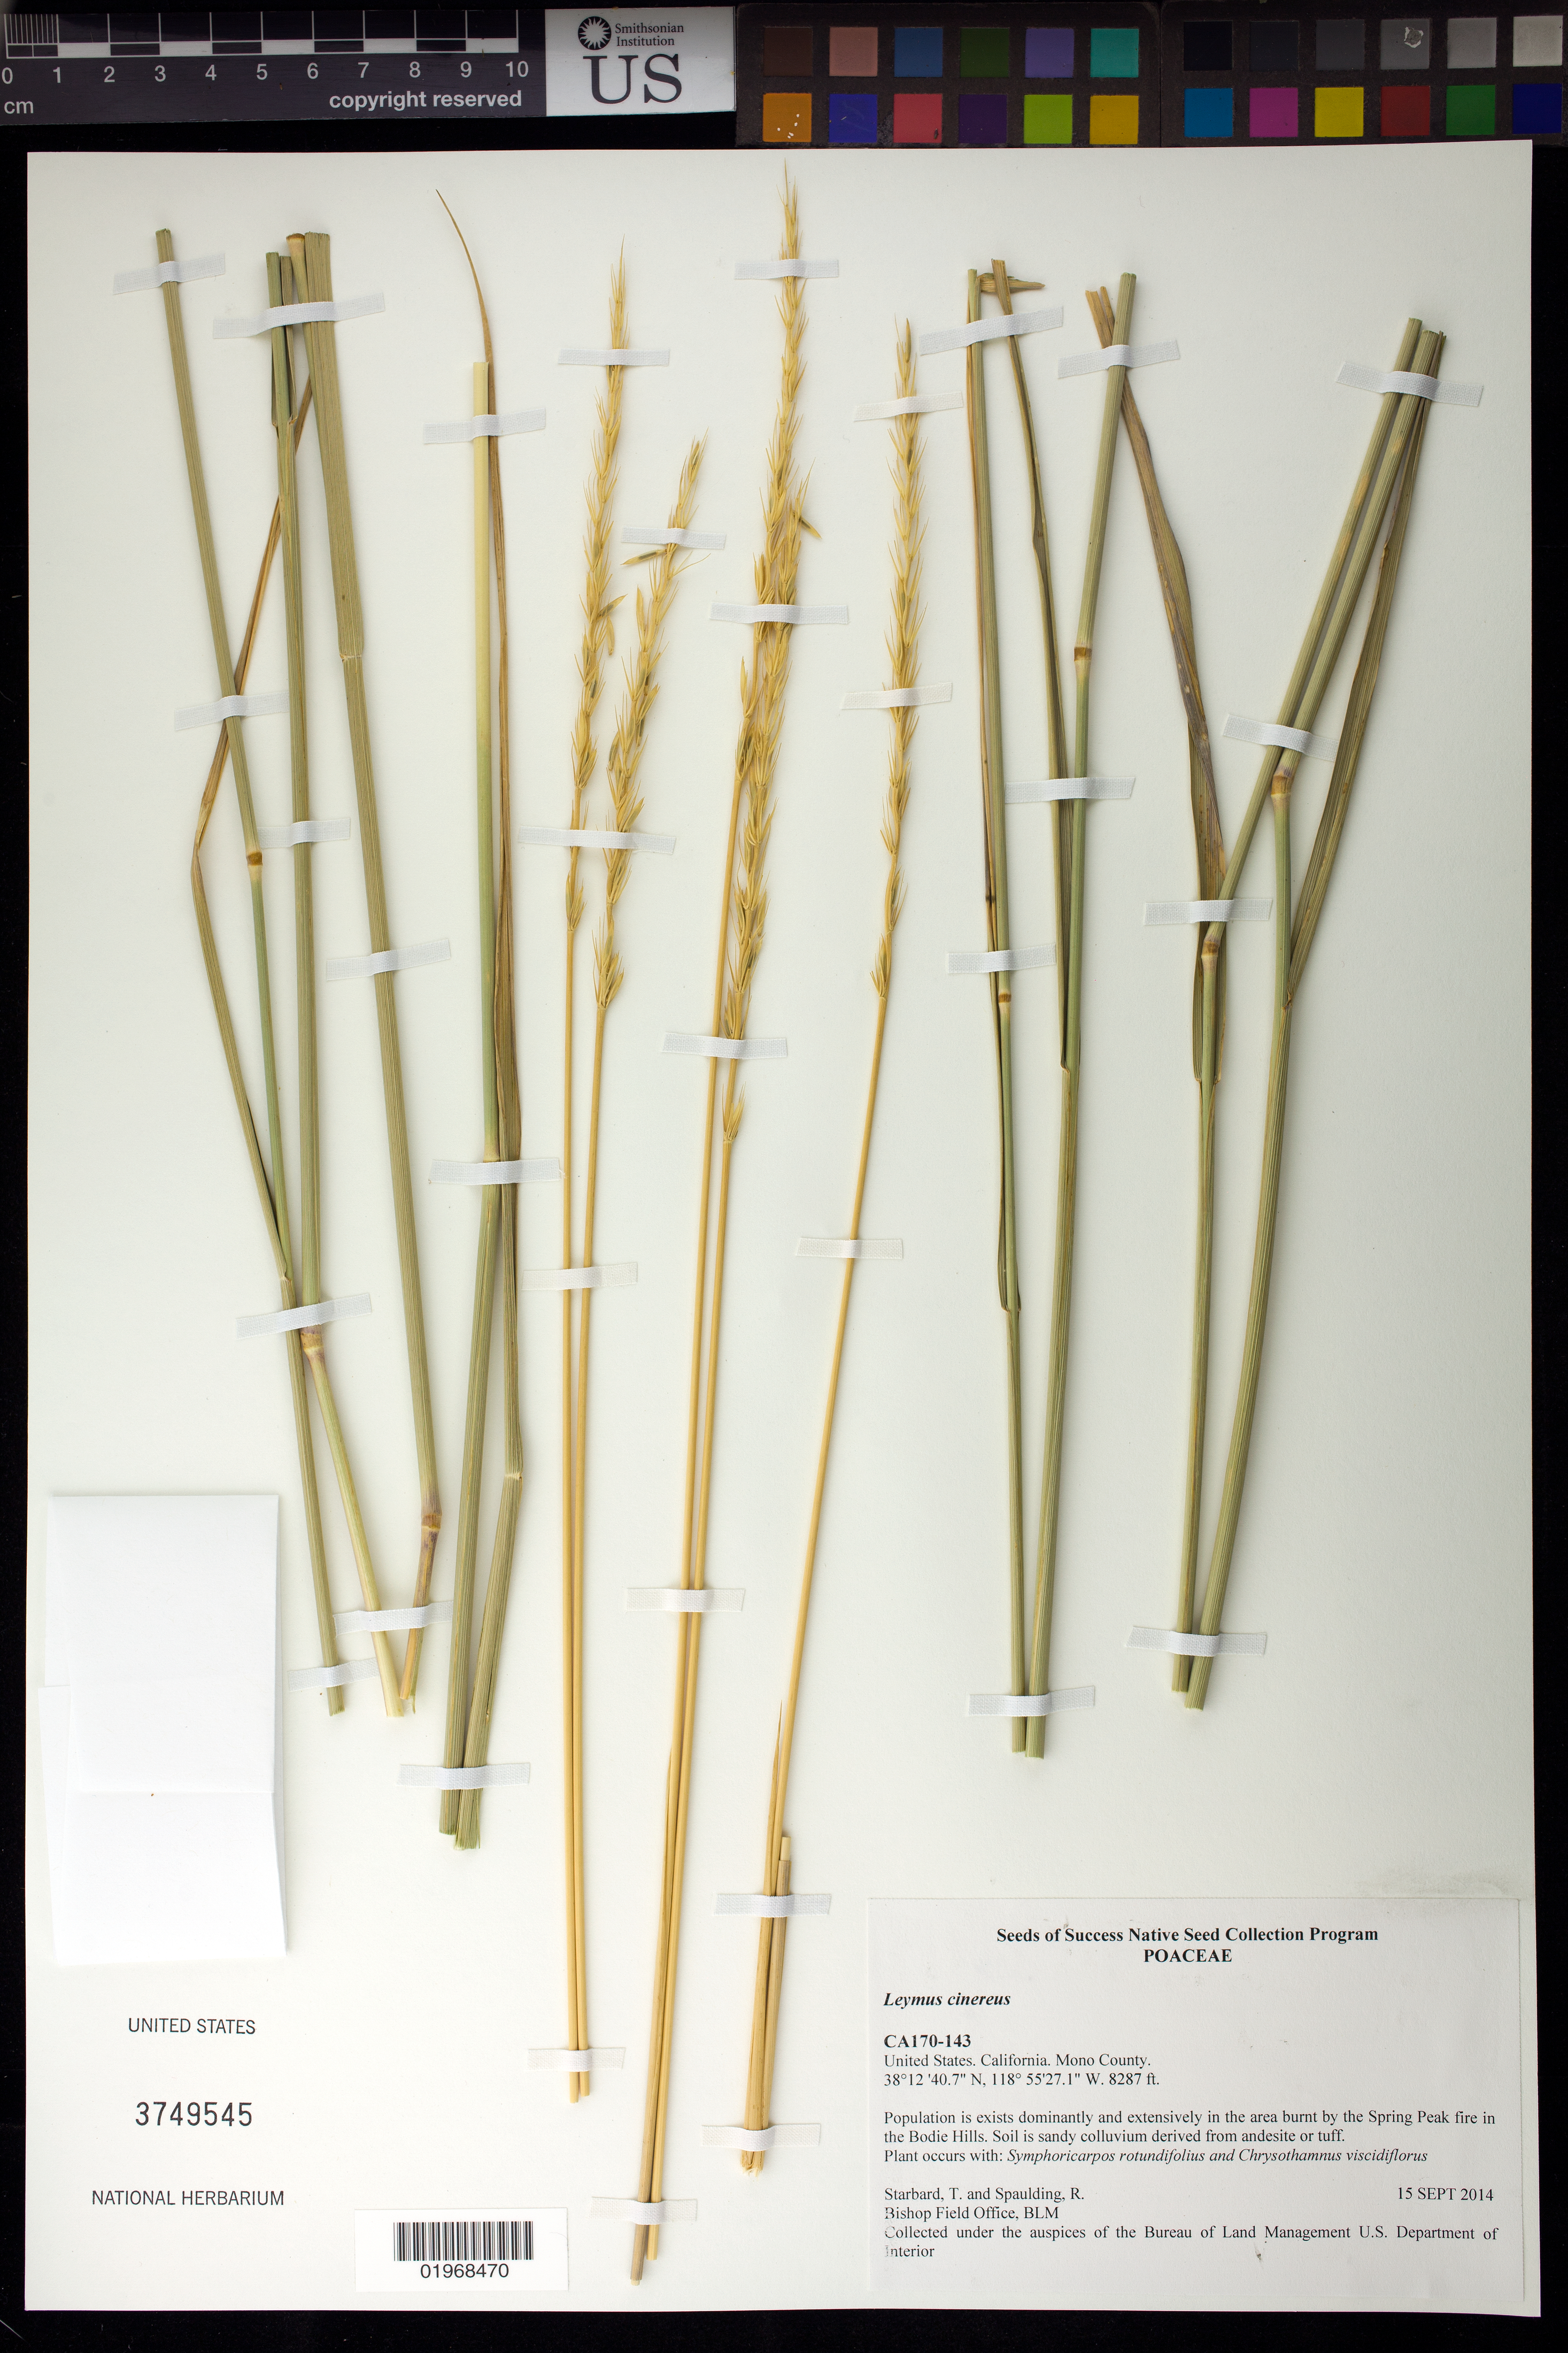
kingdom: Plantae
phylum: Tracheophyta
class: Liliopsida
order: Poales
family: Poaceae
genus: Leymus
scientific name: Leymus cinereus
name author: (Scribn. & Merr.) Á. Löve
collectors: T. Starbard & R. Spaulding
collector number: CA170-143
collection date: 2014-09-15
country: United States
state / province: California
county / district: Mono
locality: Area burnt by the Spring Peak fire in the Bodie Hills.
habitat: Sandy colluvium soil derived from andesite of tuff. With Symphoricarpos rotundifolius and Chrysothamnus viscidiflorus.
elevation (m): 2526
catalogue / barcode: US 3749545